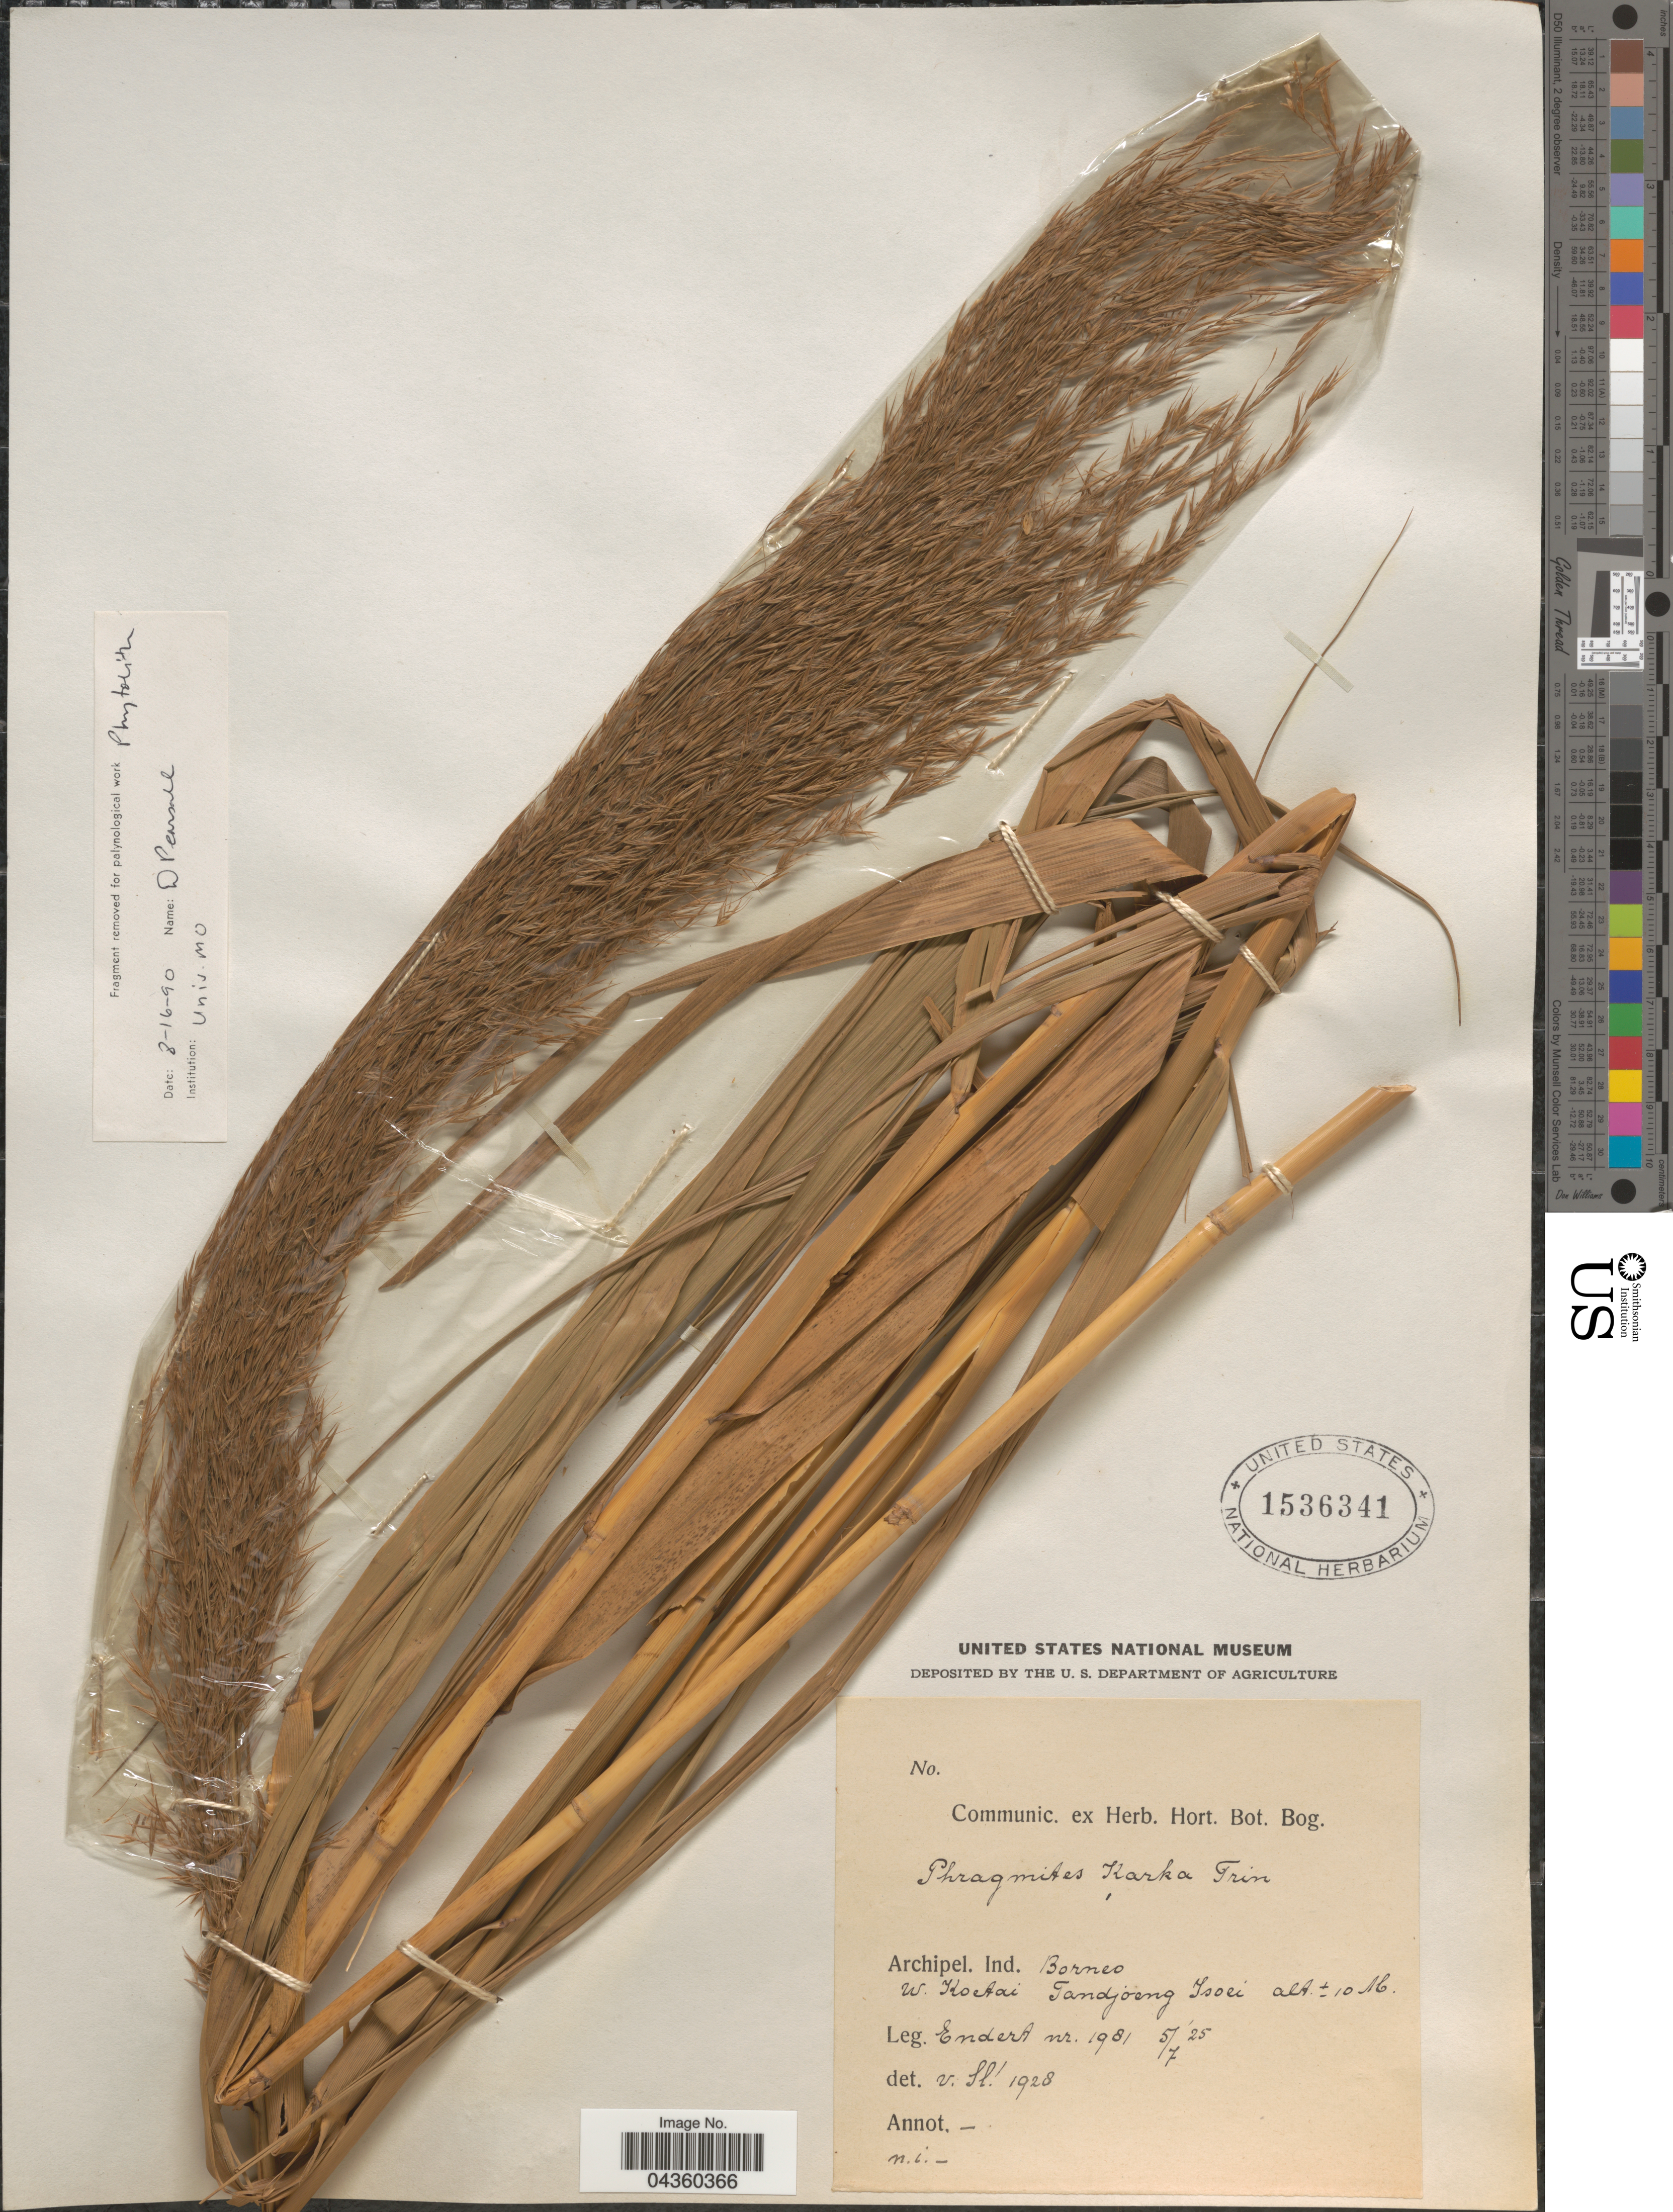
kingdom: Plantae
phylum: Tracheophyta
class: Liliopsida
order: Poales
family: Poaceae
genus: Phragmites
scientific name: Phragmites karka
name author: (Retz.) Trin. ex Steud.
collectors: Endert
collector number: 1981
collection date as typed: Transcribed d/m/y: 5/7/25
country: Indonesia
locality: Archipel. Ind. Borneo. W. Koetai Tandjoeng Isoei.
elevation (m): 10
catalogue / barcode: US 1536341